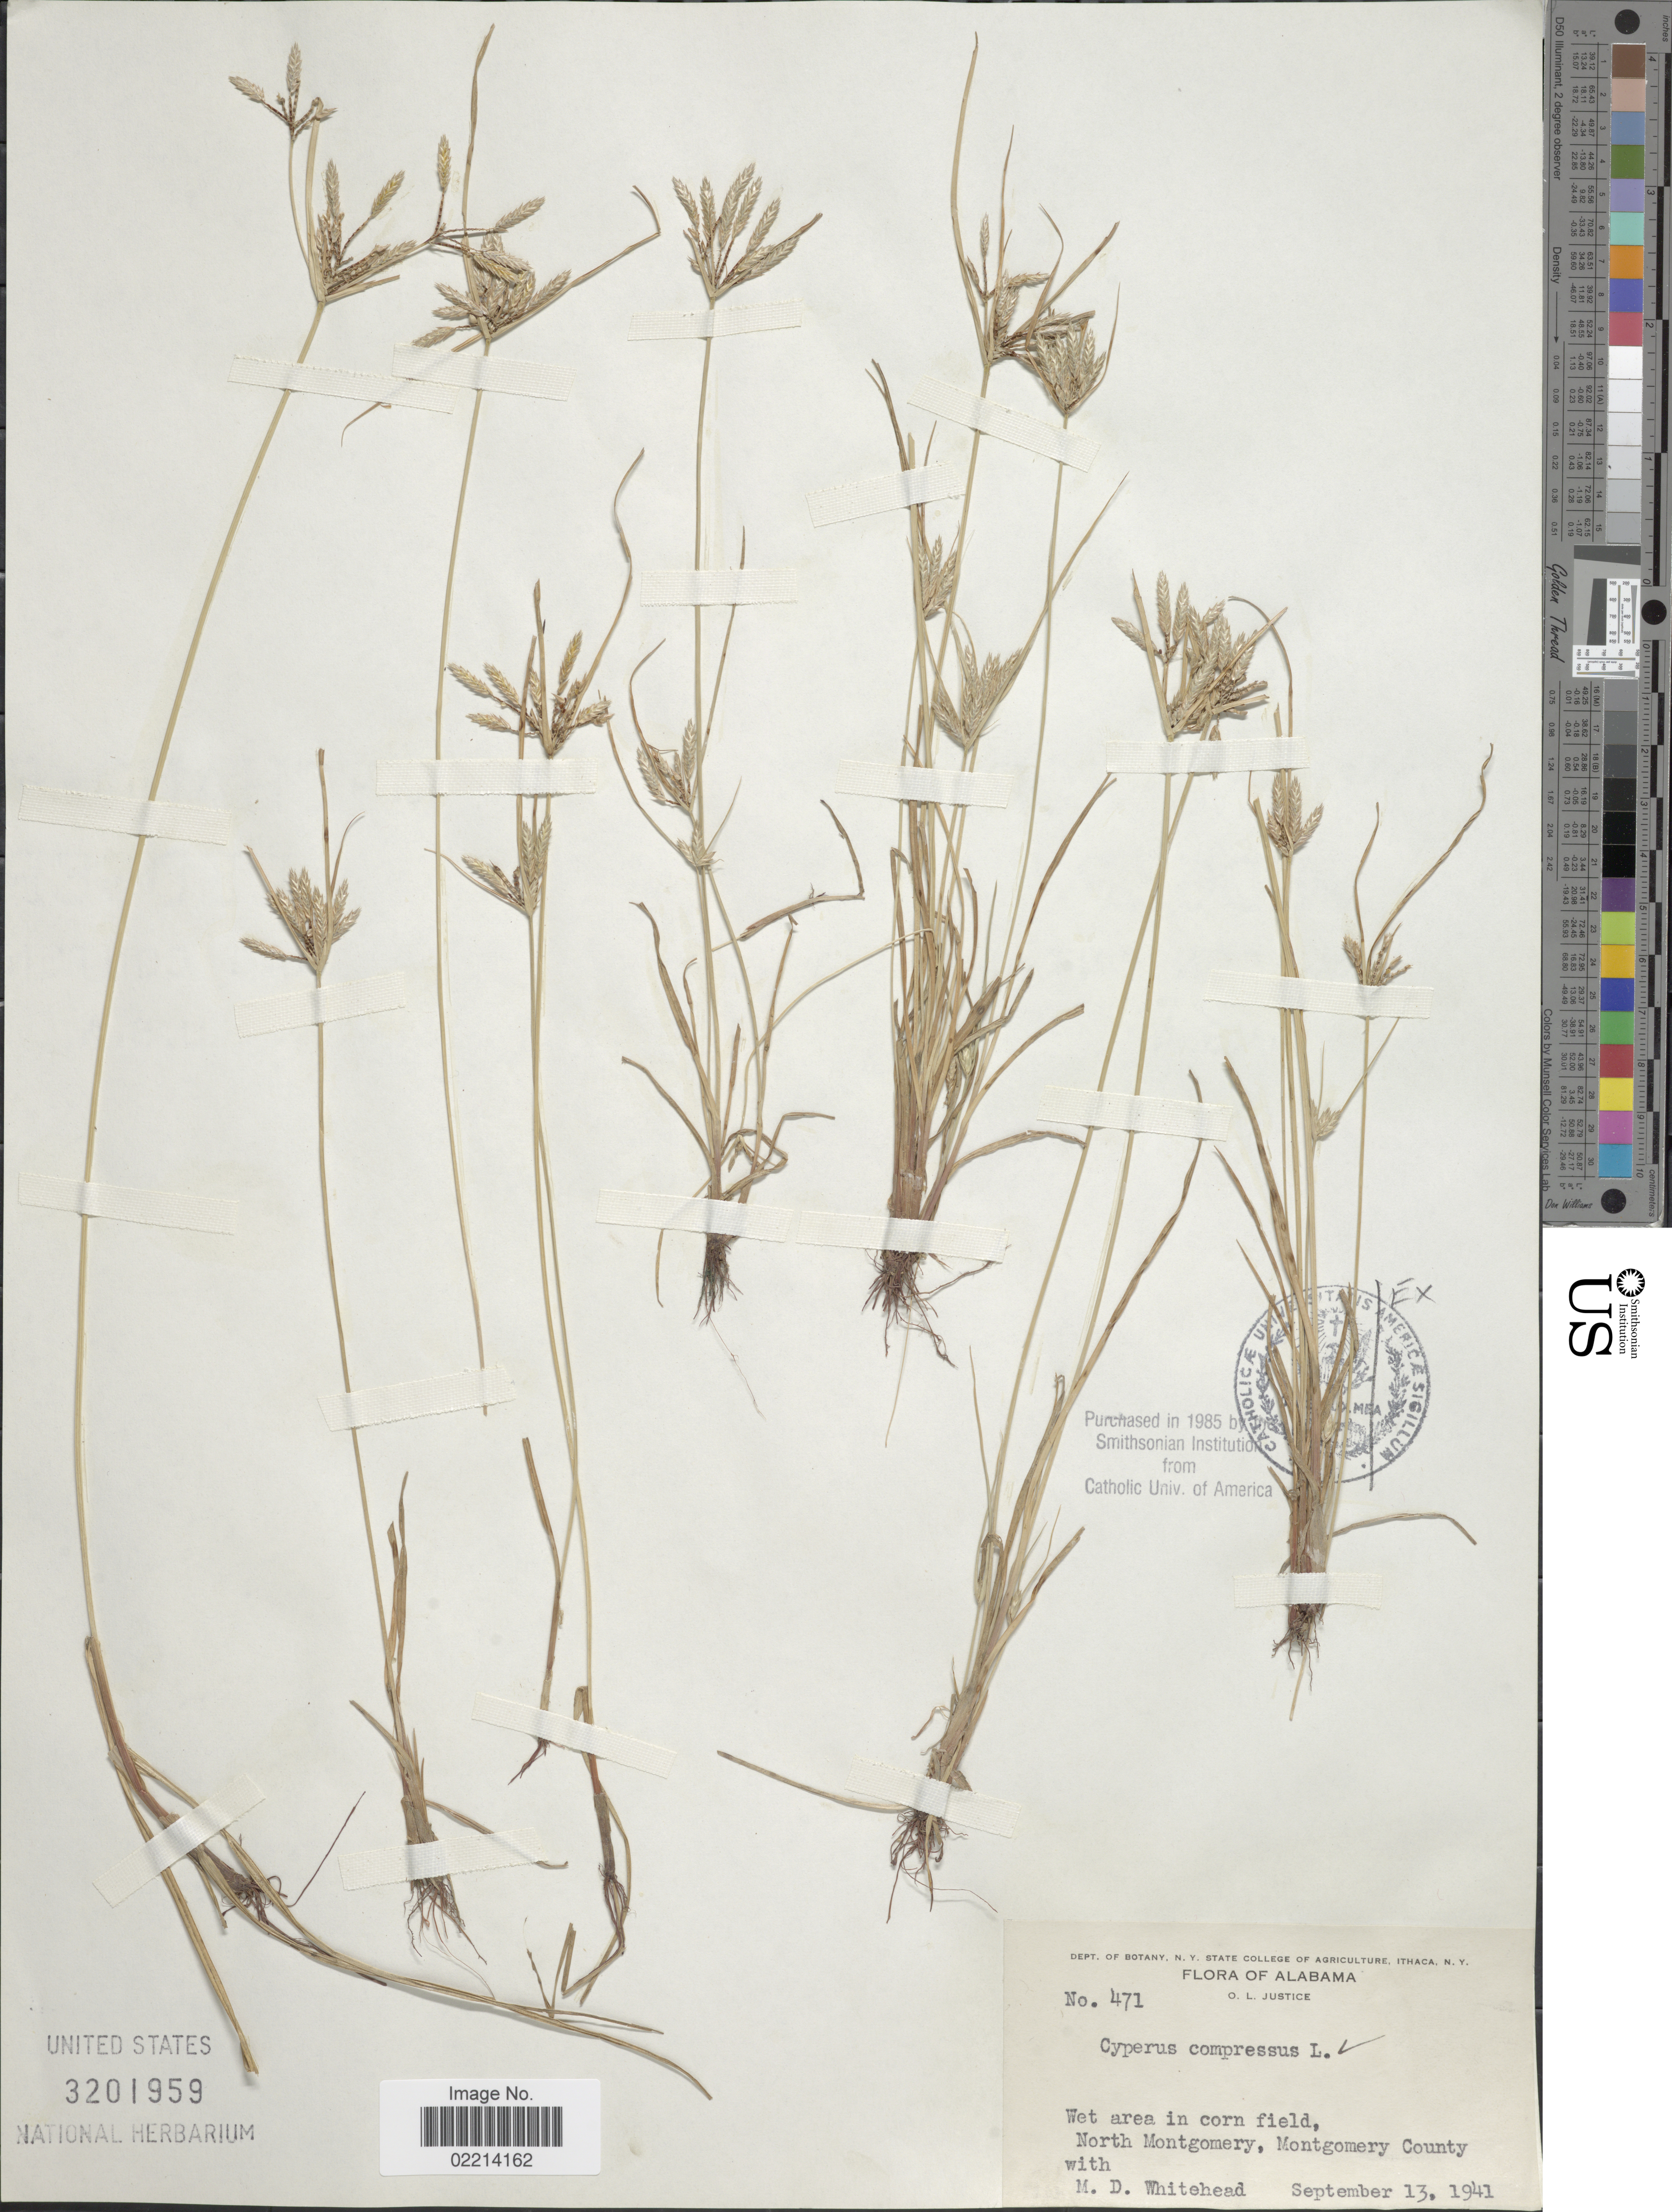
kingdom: Plantae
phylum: Tracheophyta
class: Liliopsida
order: Poales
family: Cyperaceae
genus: Cyperus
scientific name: Cyperus compressus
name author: L.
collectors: O. Justice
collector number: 471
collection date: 1941-09-13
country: United States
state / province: Alabama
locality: Wet area in corn field, North Montgomery, Montgomery County with M.D. Whitehead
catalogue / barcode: US 3201959